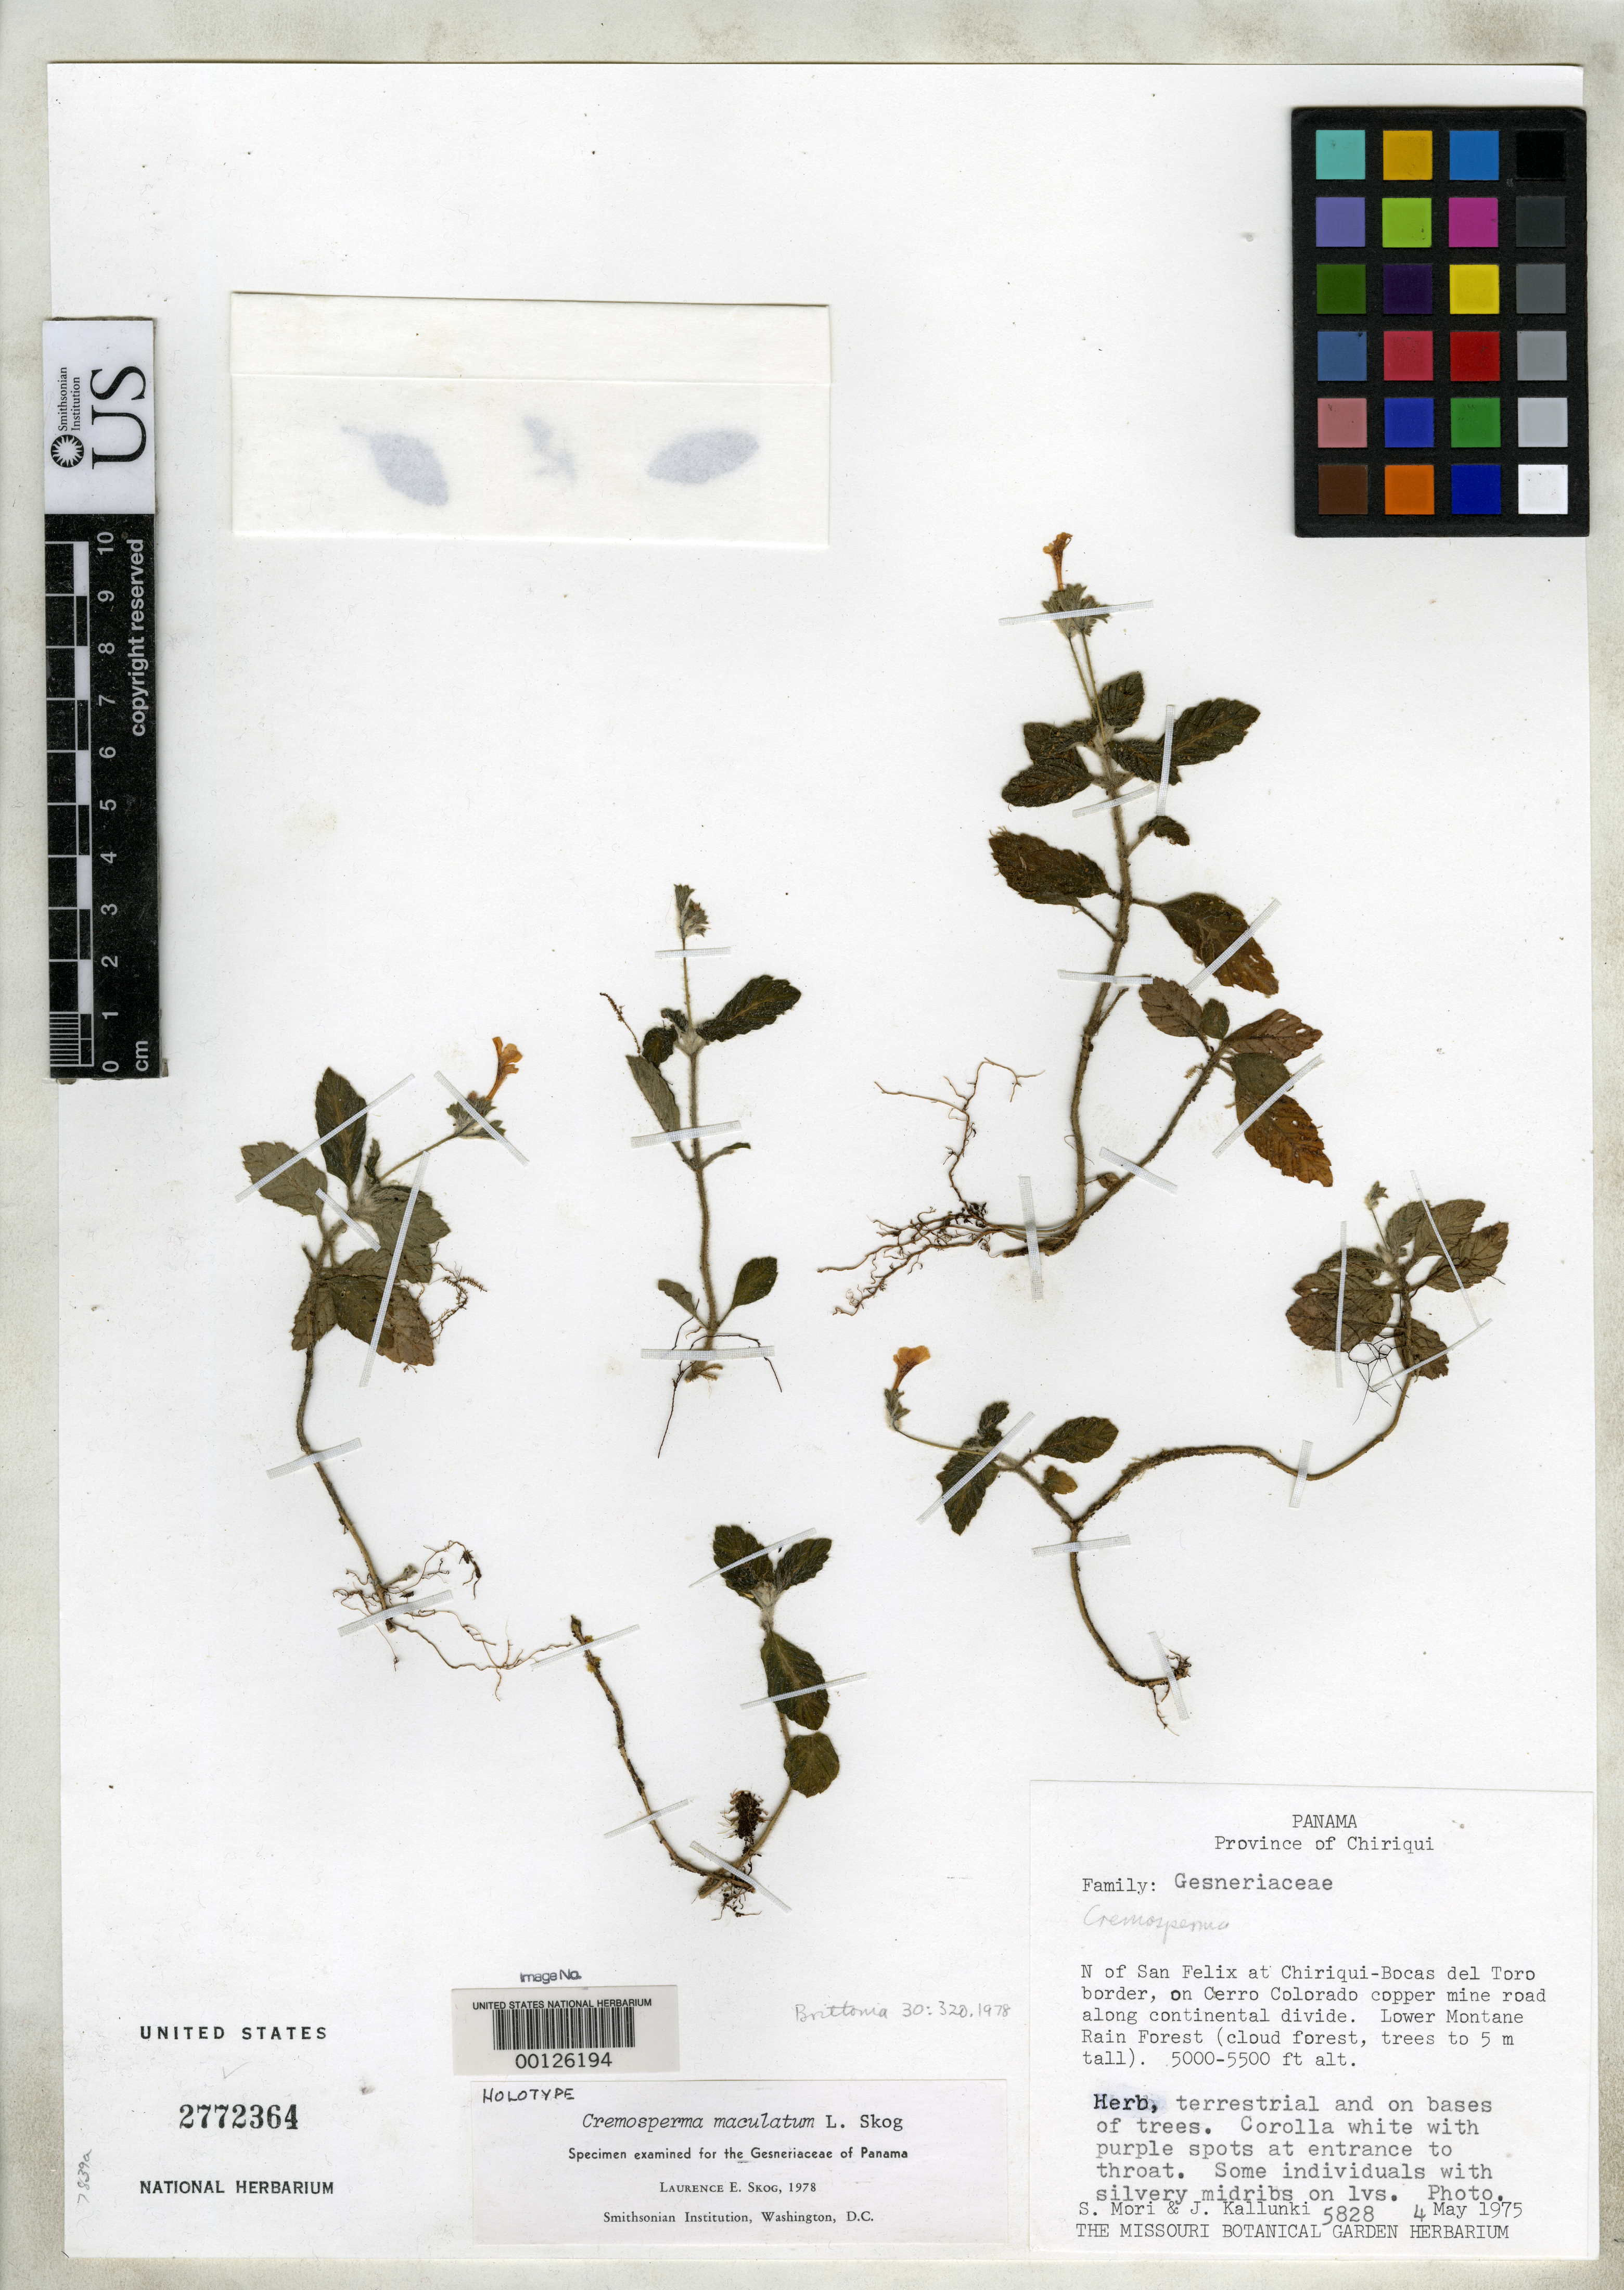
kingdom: Plantae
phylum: Tracheophyta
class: Magnoliopsida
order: Lamiales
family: Gesneriaceae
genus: Cremosperma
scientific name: Cremosperma maculatum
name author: L.E. Skog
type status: Holotype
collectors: S. Mori & J. Kallunki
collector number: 5828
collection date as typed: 04 May 1975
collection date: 1975-05-04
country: Panama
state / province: Chiriquí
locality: North of San Felix at Chiriqui-Bocas del Toro border.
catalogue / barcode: US 2772364